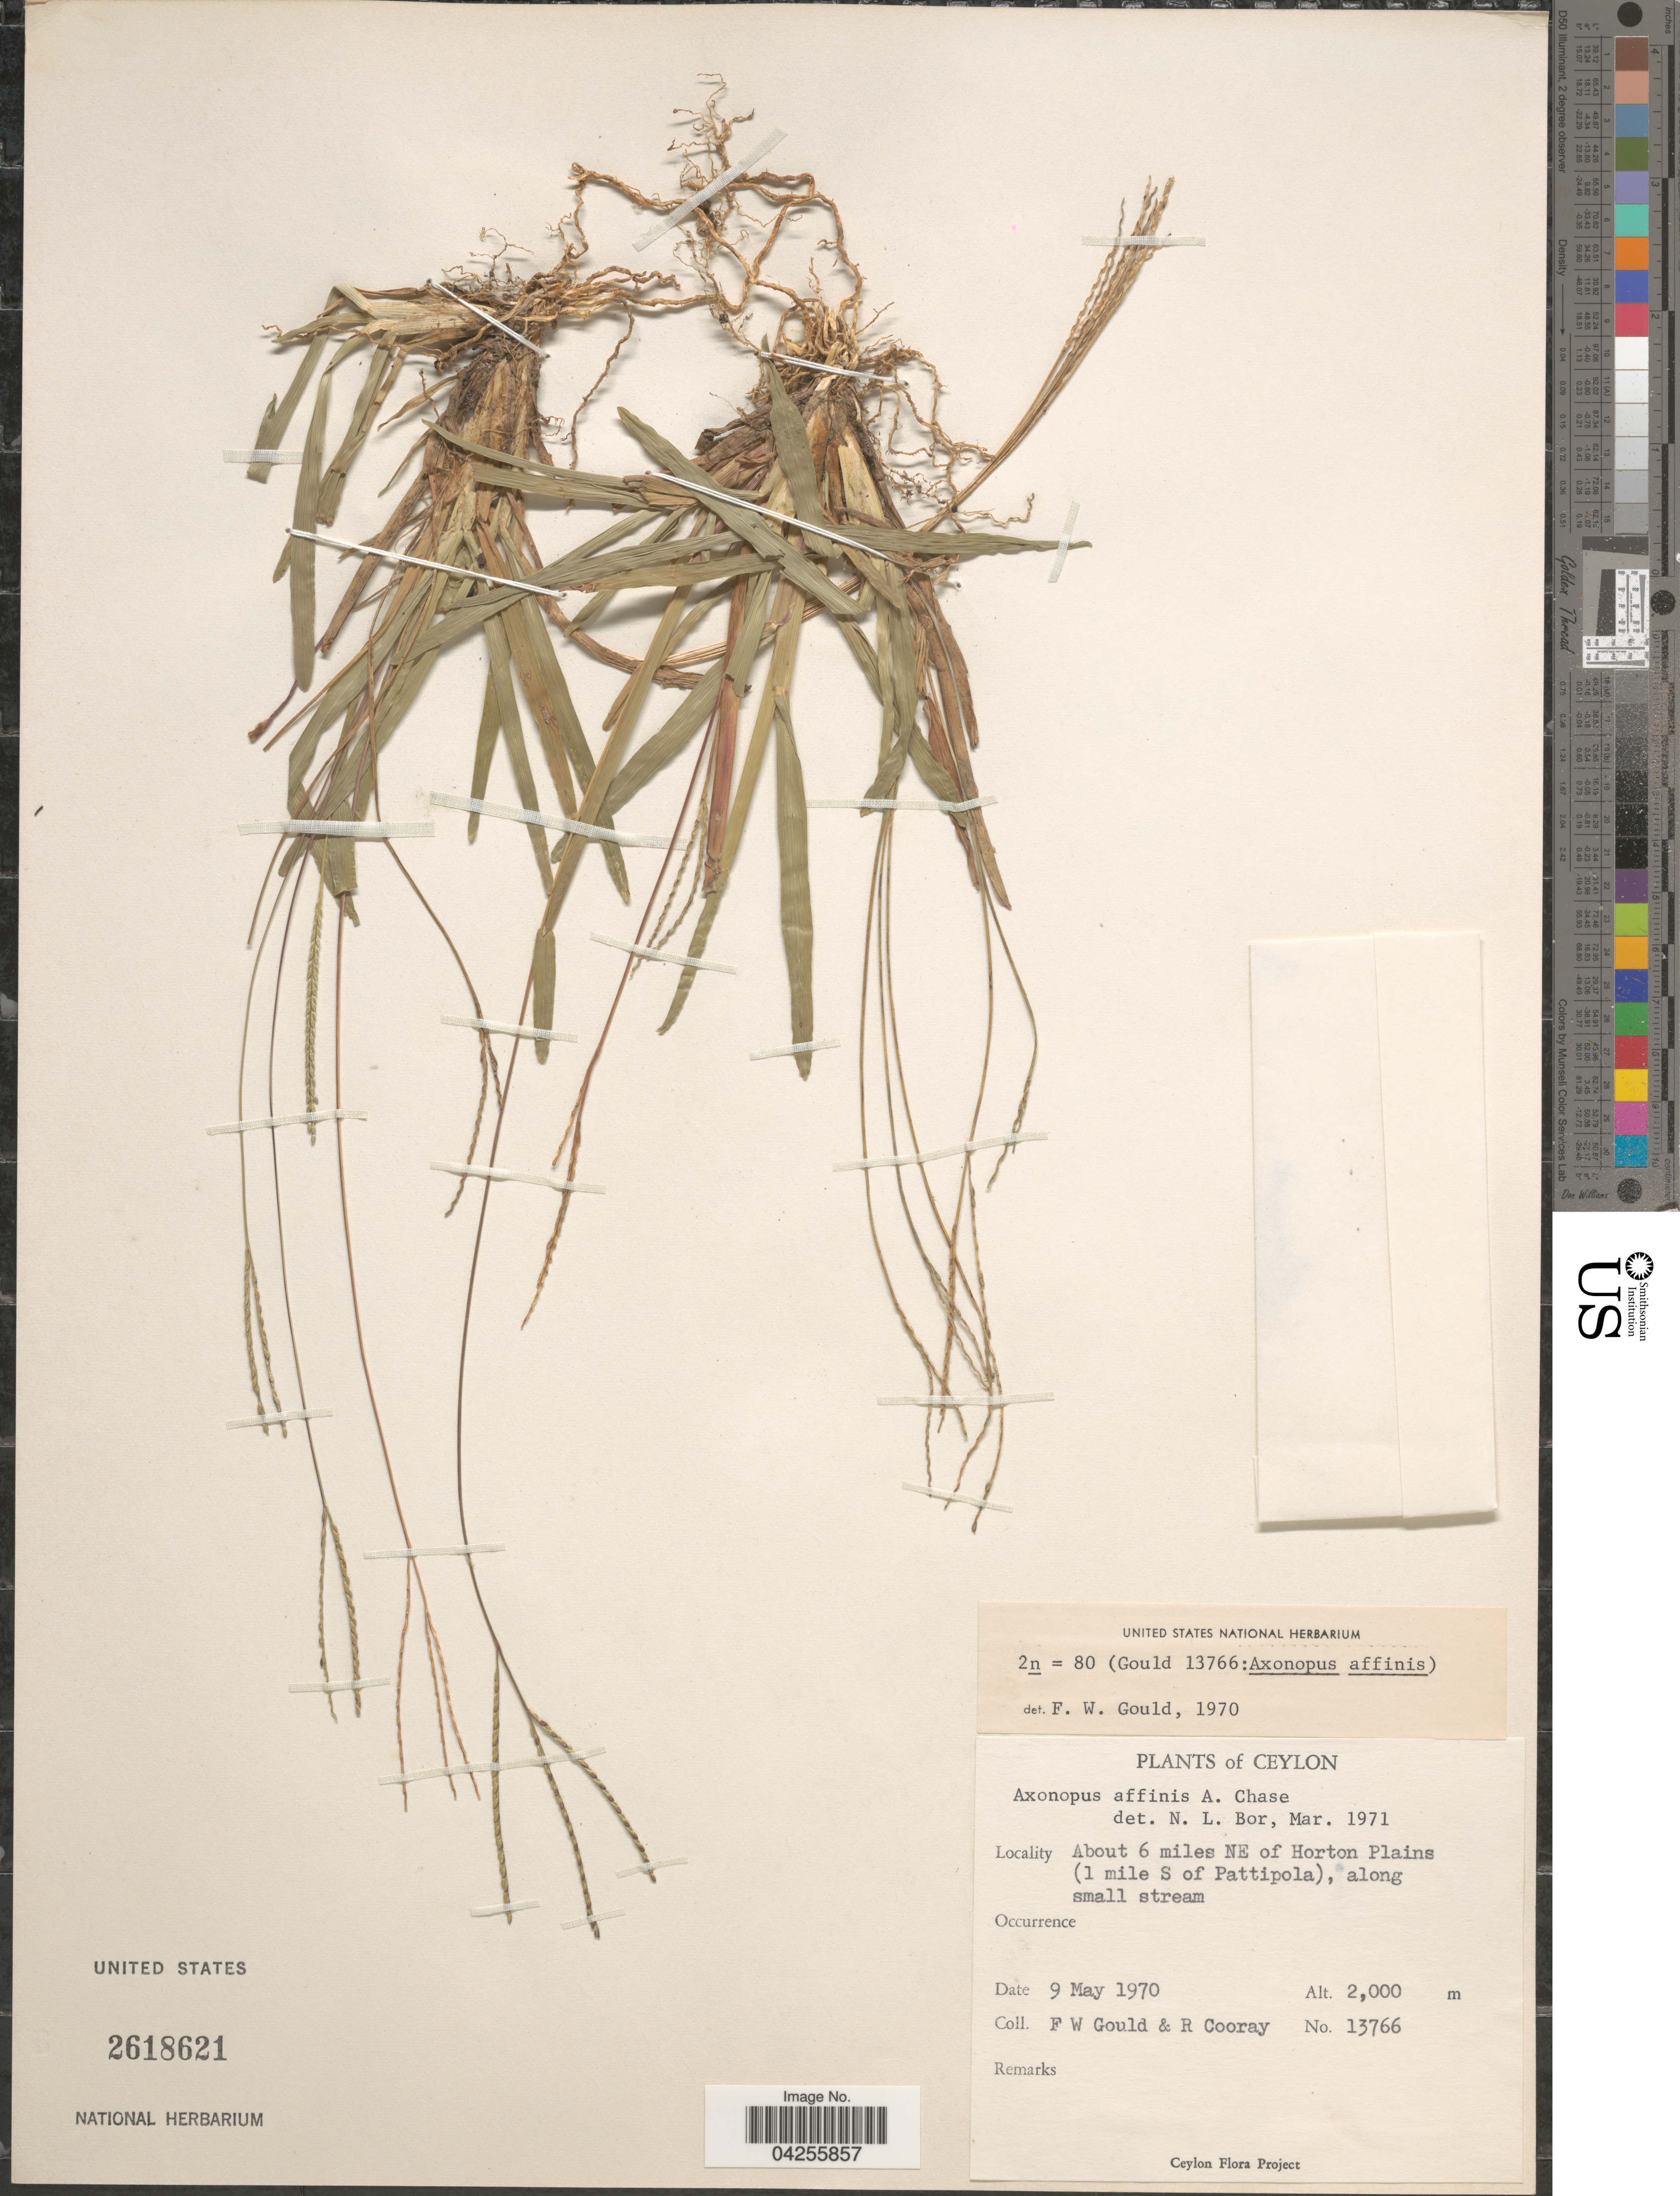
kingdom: Plantae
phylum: Tracheophyta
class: Liliopsida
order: Poales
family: Poaceae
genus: Axonopus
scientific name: Axonopus fissifolius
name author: (Raddi) Kuhlm.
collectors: F. W. Gould & R. Cooray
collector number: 13766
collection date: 1970-05-09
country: Sri Lanka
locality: Ceylon. About 6 miles NE of Horton Plains (1 mile S of Pattipola), along small stream.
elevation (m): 2000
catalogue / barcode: US 2618621